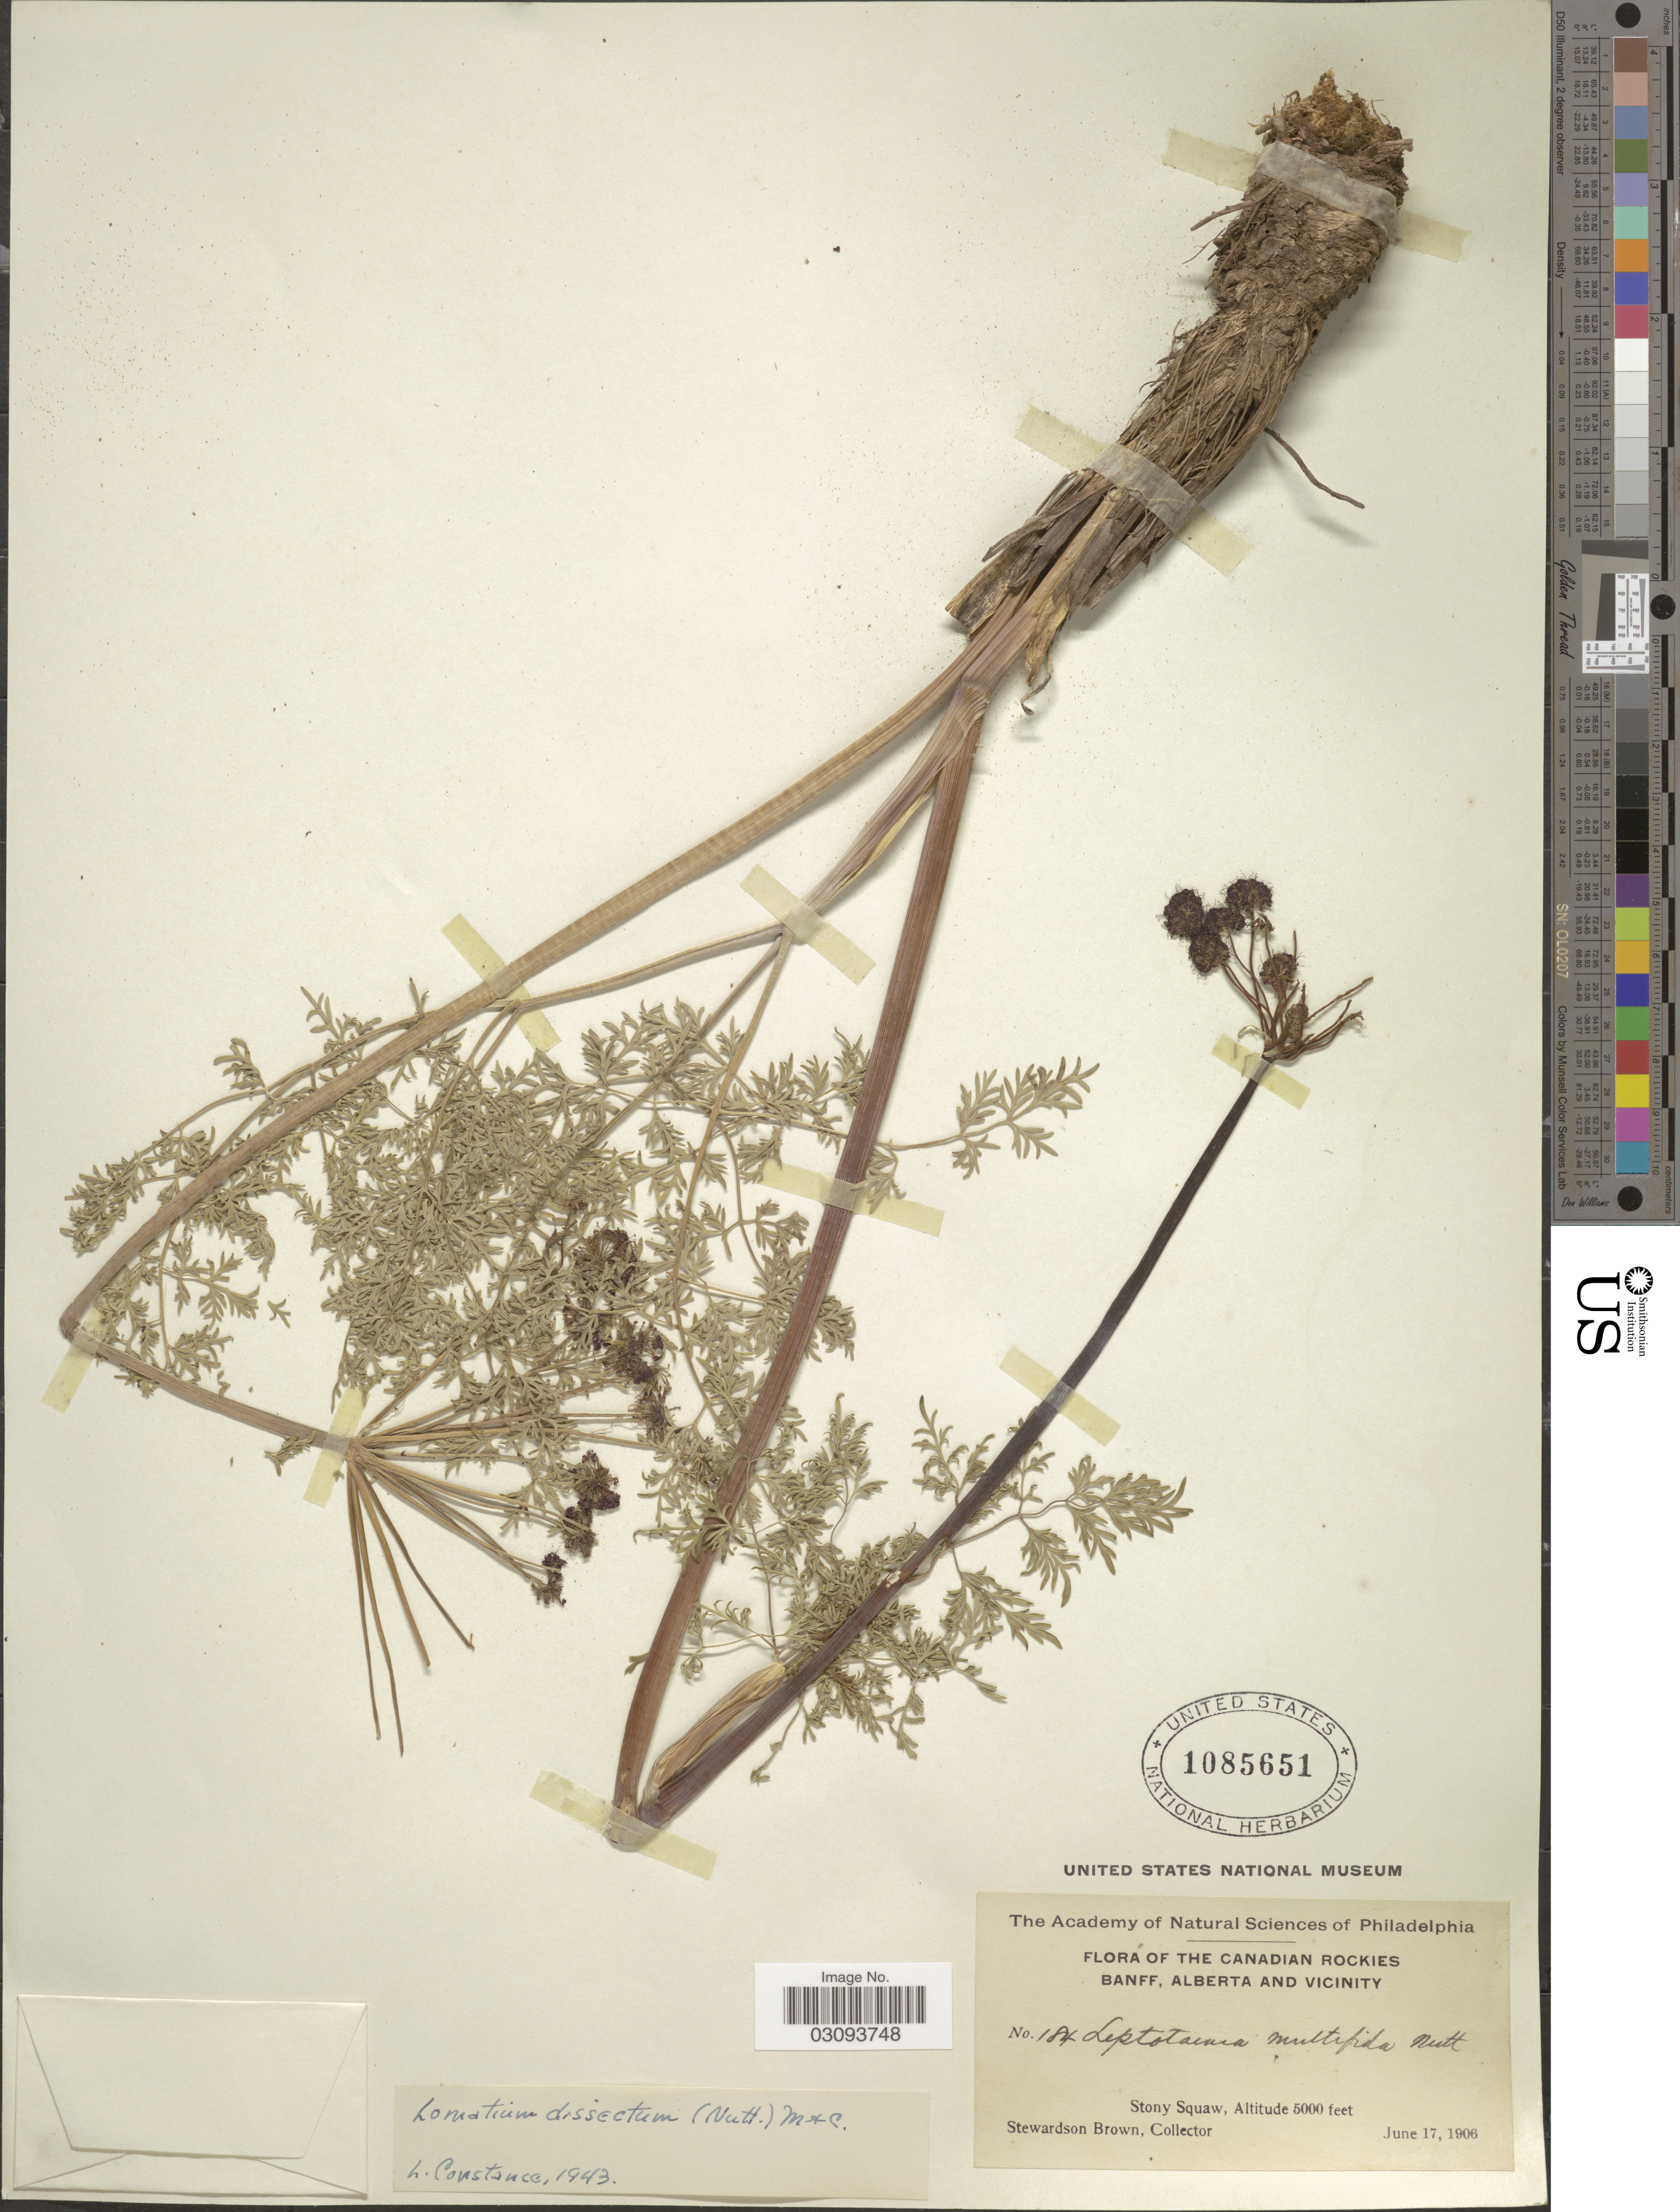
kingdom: Plantae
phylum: Tracheophyta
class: Magnoliopsida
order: Apiales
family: Apiaceae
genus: Lomatium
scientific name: Lomatium dissectum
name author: (Nutt.) Mathias & Constance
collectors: S. Brown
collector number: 184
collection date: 1906-06-17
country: Canada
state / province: Alberta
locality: The Canadian Rockies Banff, Alberta and Vicinity. Stont Squaw.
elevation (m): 1524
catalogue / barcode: US 1085651